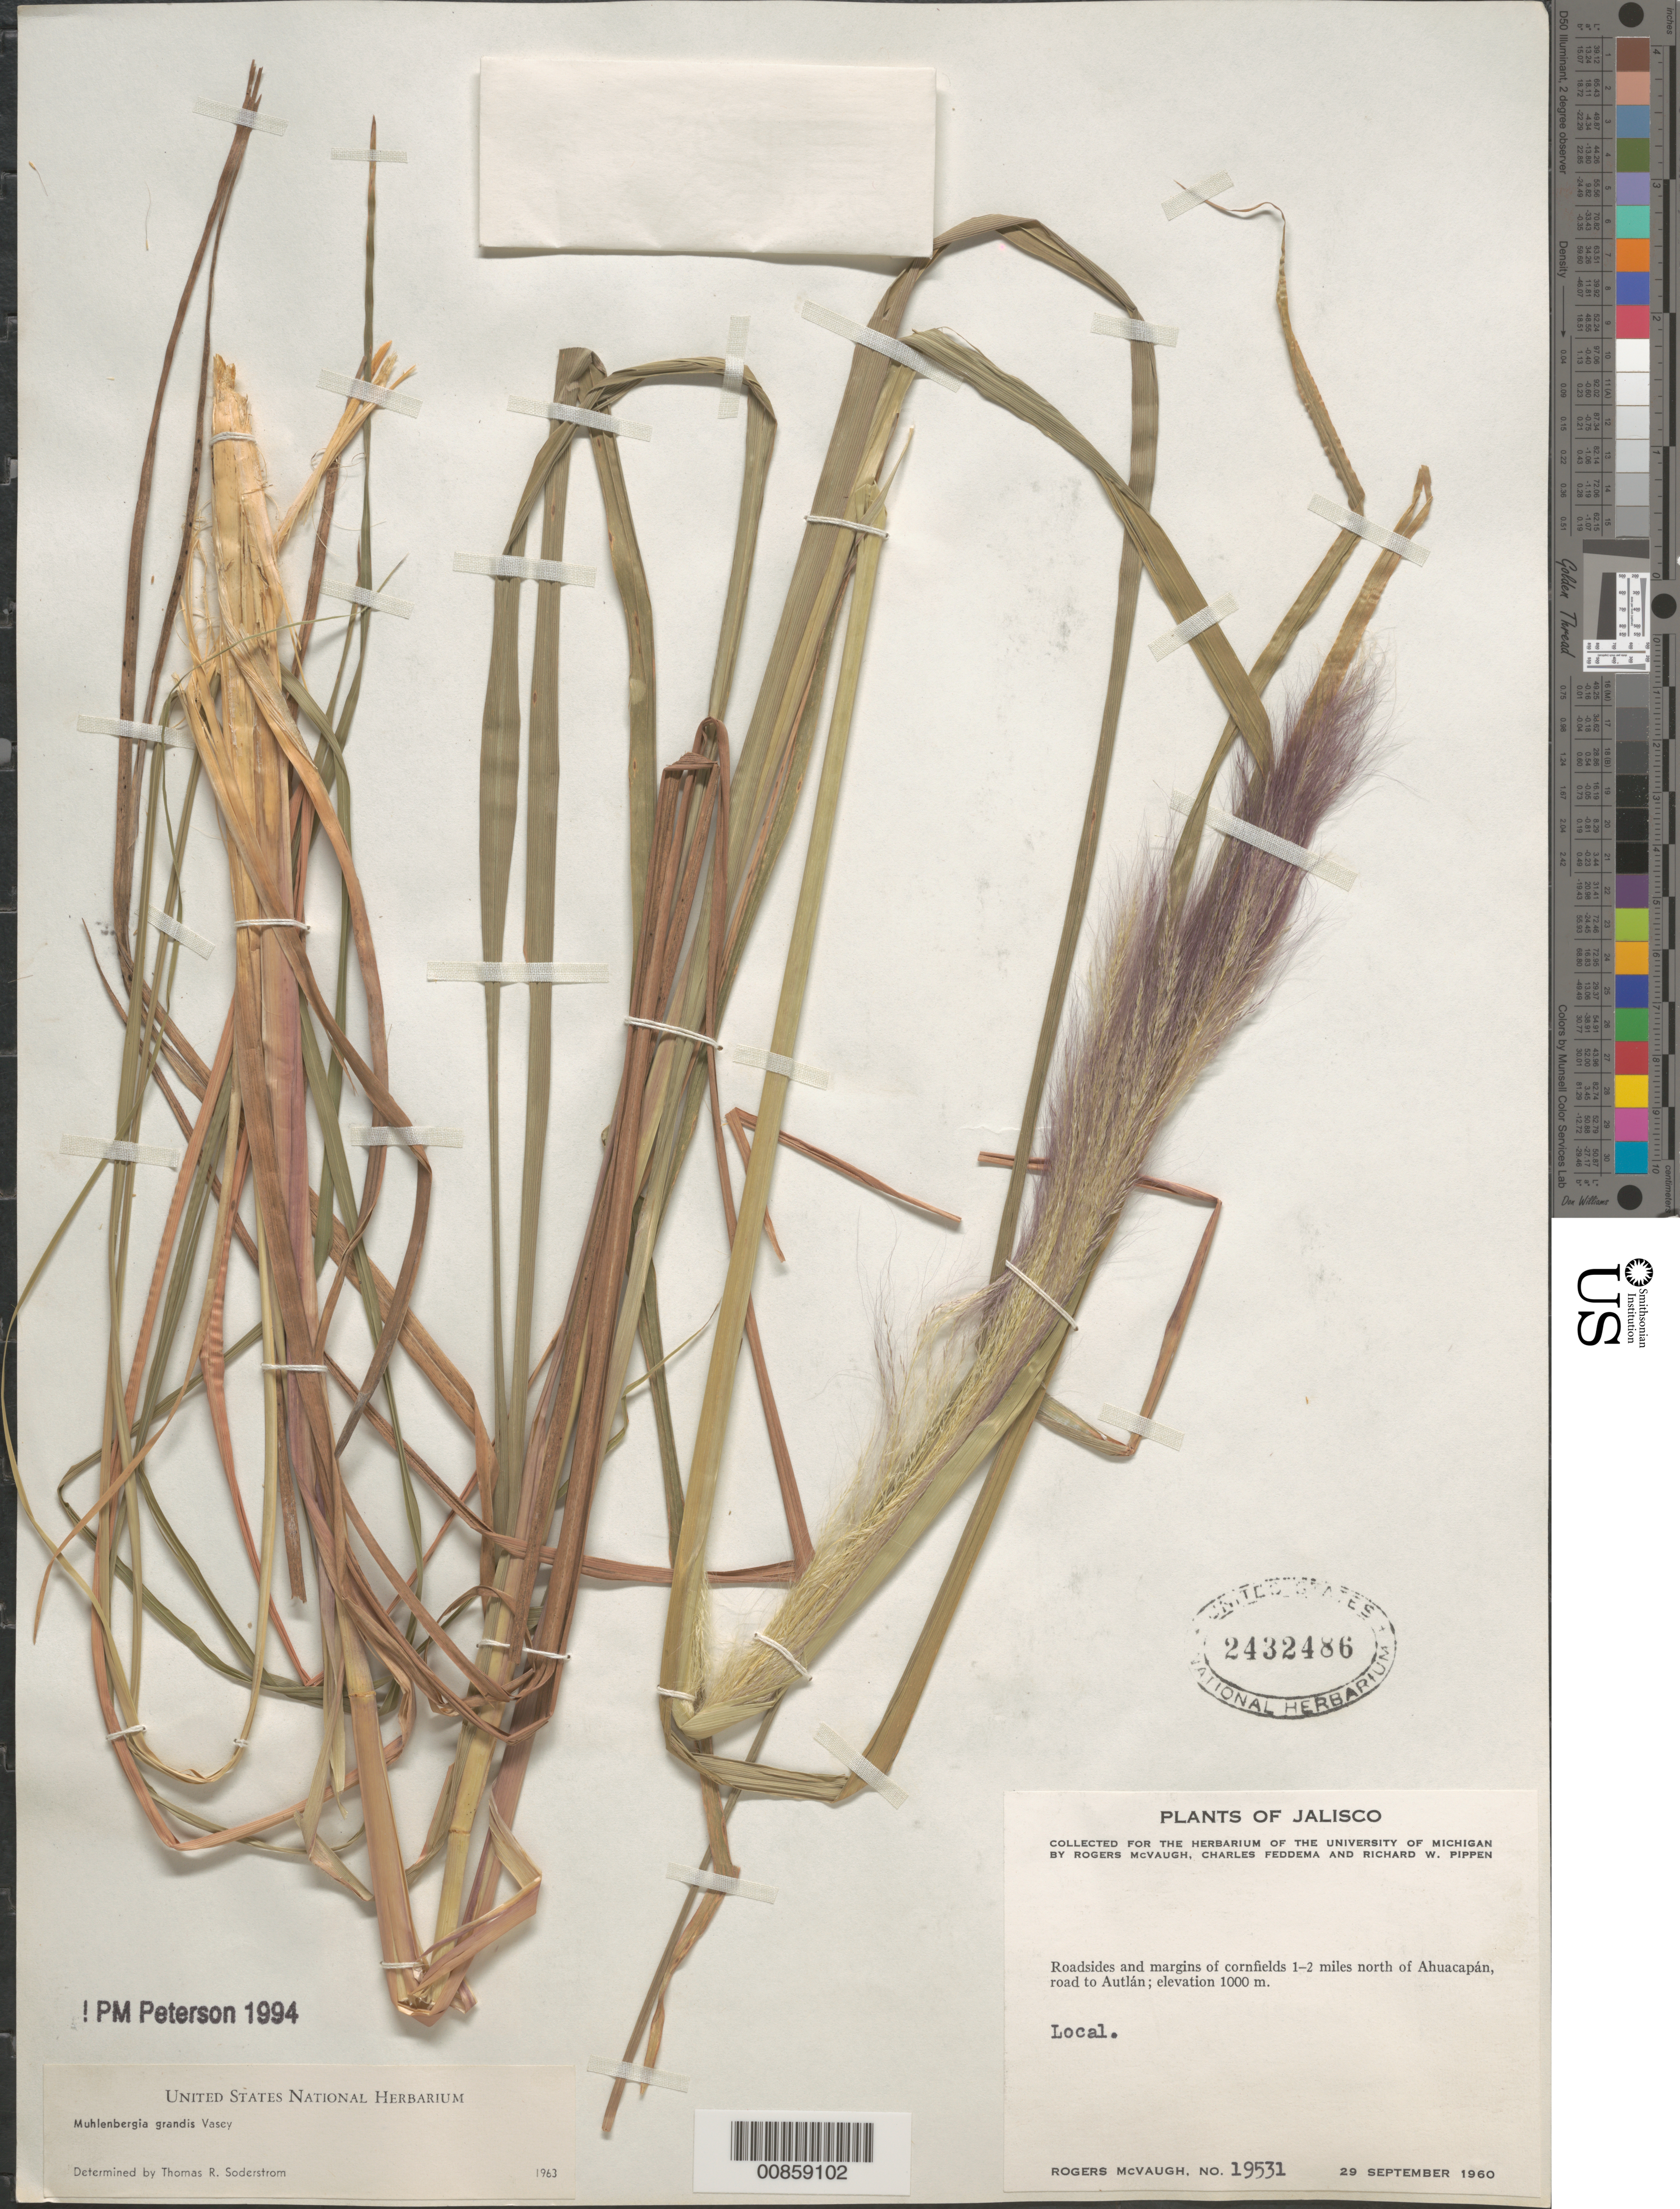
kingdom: Plantae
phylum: Tracheophyta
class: Liliopsida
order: Poales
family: Poaceae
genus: Muhlenbergia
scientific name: Muhlenbergia grandis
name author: Vasey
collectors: R. McVaugh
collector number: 19531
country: Mexico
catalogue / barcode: US 2432486